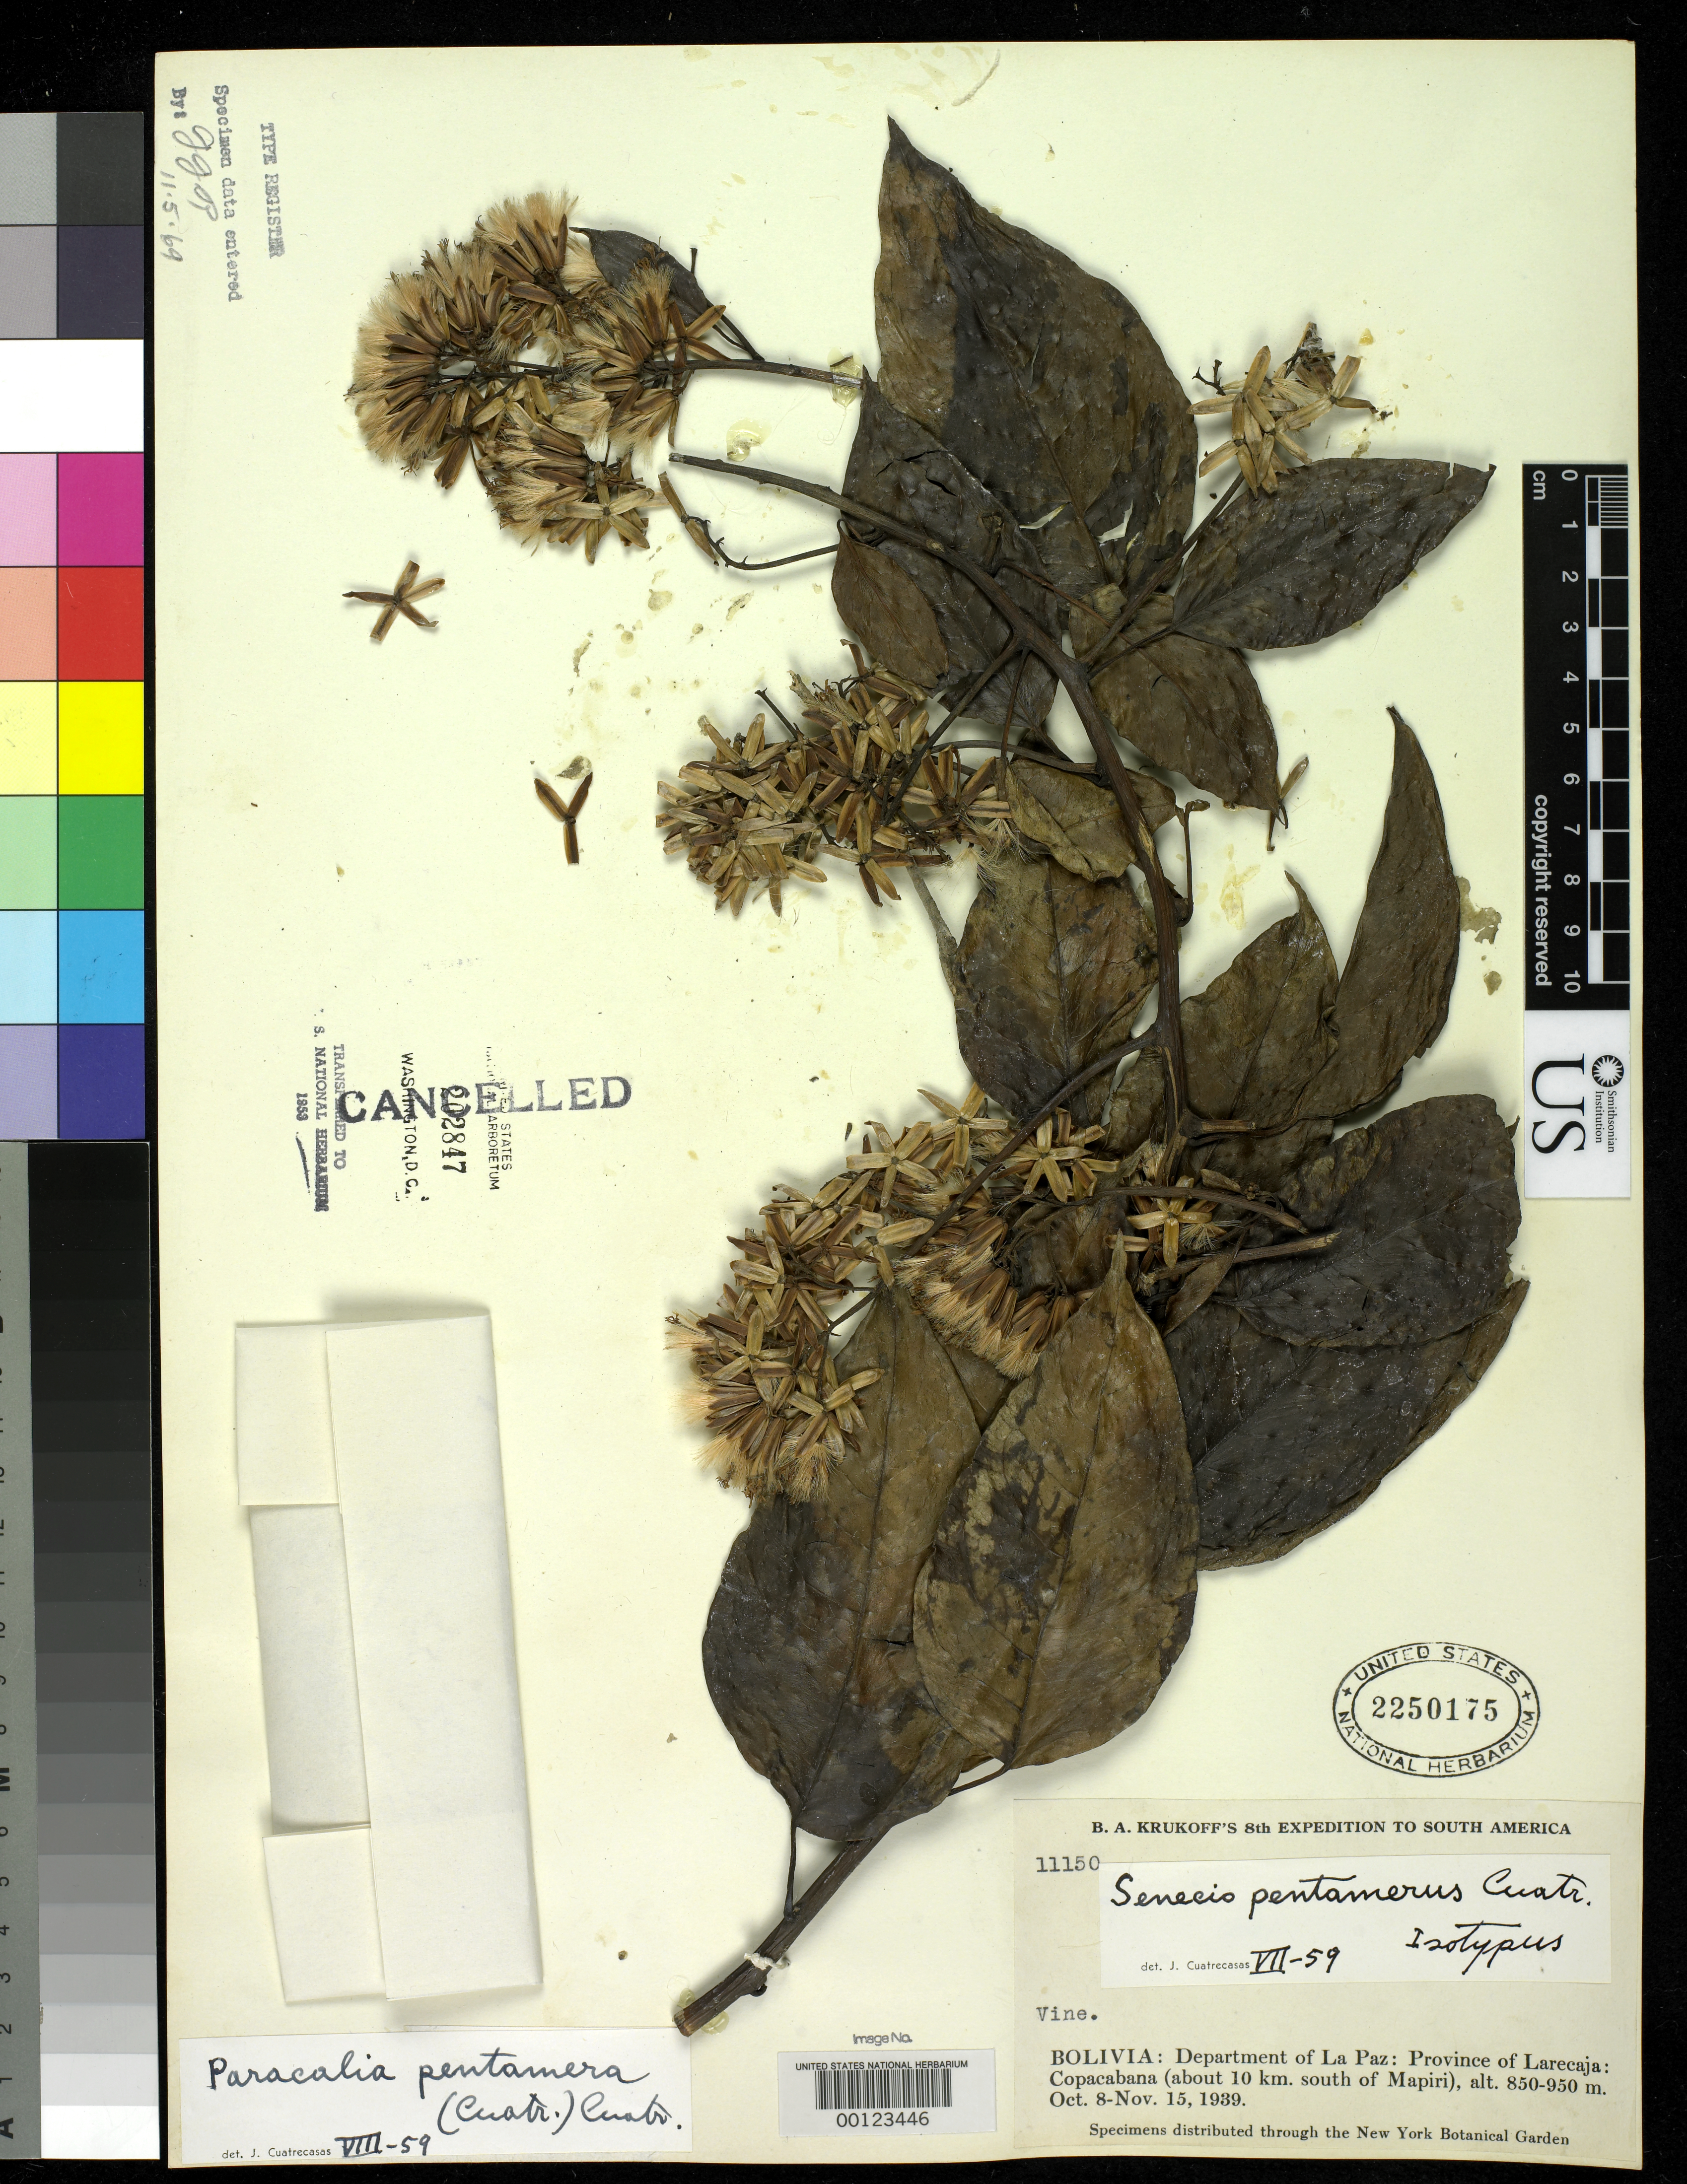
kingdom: Plantae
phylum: Tracheophyta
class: Magnoliopsida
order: Asterales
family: Asteraceae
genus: Senecio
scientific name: Senecio pentamerus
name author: Cuatrec.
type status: Isotype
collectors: B. A. Krukoff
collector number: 11150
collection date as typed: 08 Oct 1939 to 15 Nov 1939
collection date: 1939-10-08/1939-11-15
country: Bolivia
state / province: La Paz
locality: Laraceja, Copacabana, 10 km. south of Mapiri.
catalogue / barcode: US 2250175